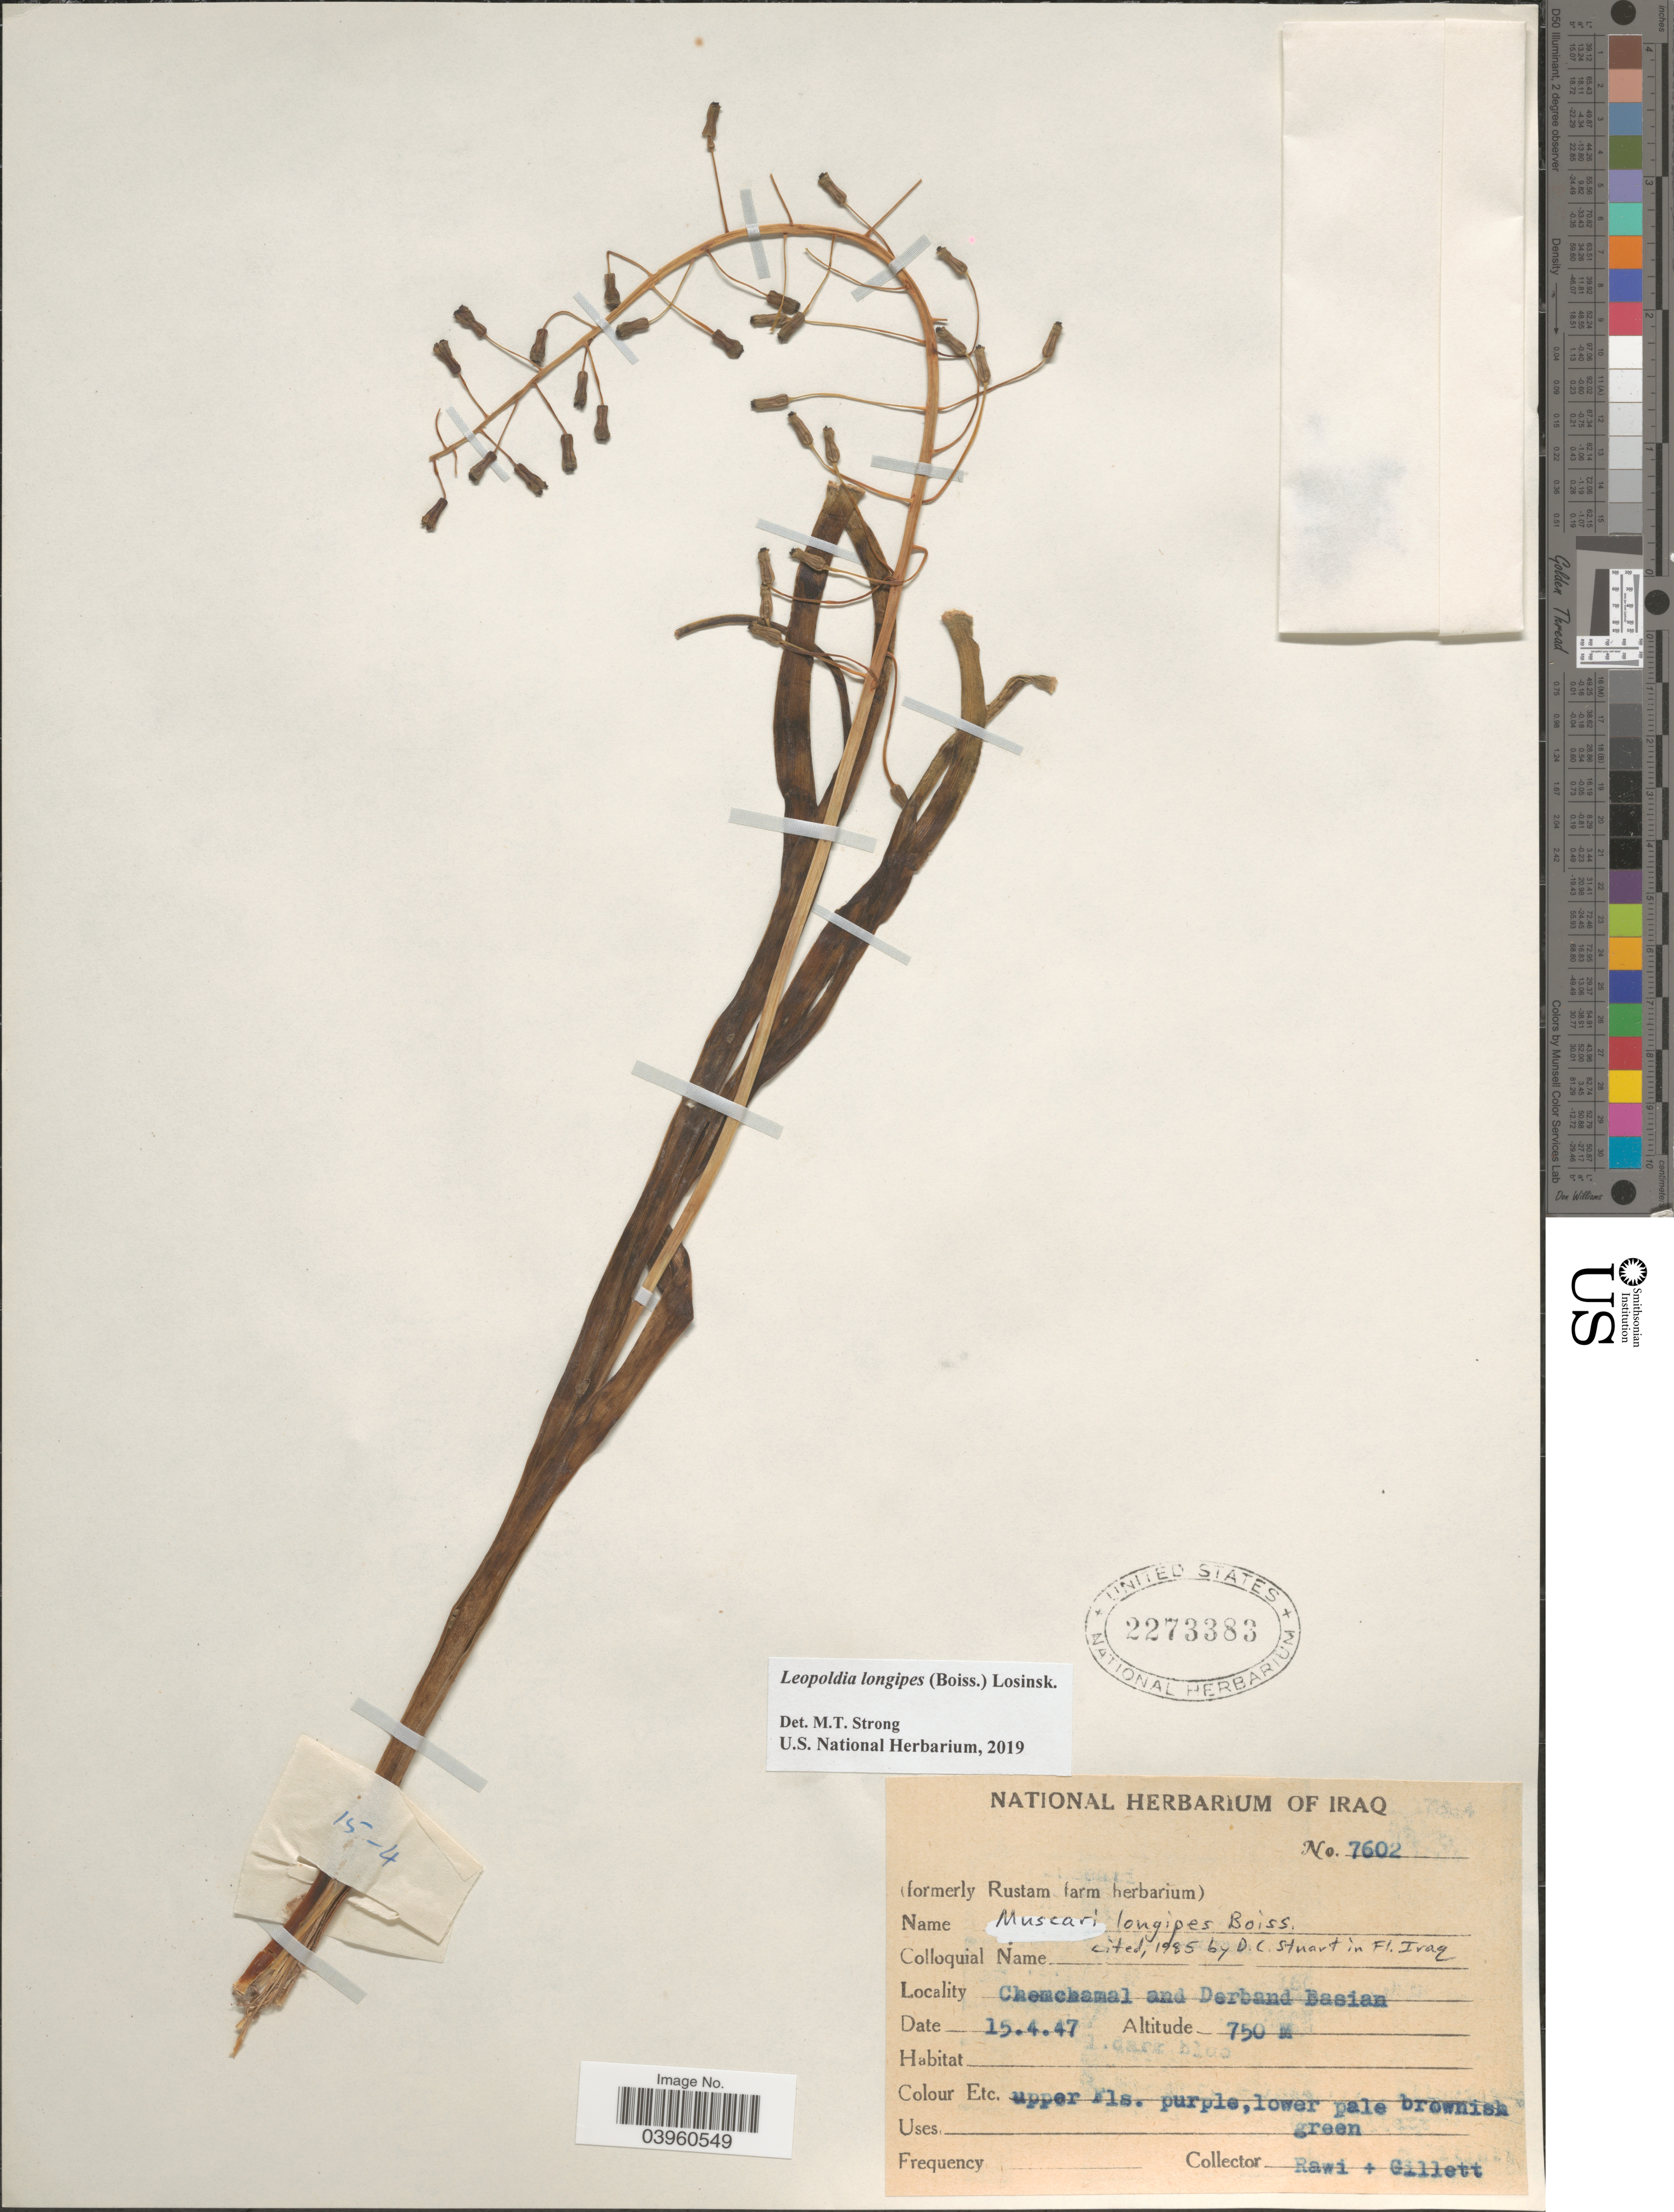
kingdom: Plantae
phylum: Tracheophyta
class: Liliopsida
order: Asparagales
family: Asparagaceae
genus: Leopoldia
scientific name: Leopoldia longipes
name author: (Boiss.) Losinsk.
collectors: -. Rawi & Gillett, --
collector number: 7602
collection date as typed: Transcribed d/m/y: 15/4/47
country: Iraq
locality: Chemchamal and Derband Basian.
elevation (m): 750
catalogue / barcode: US 2273383